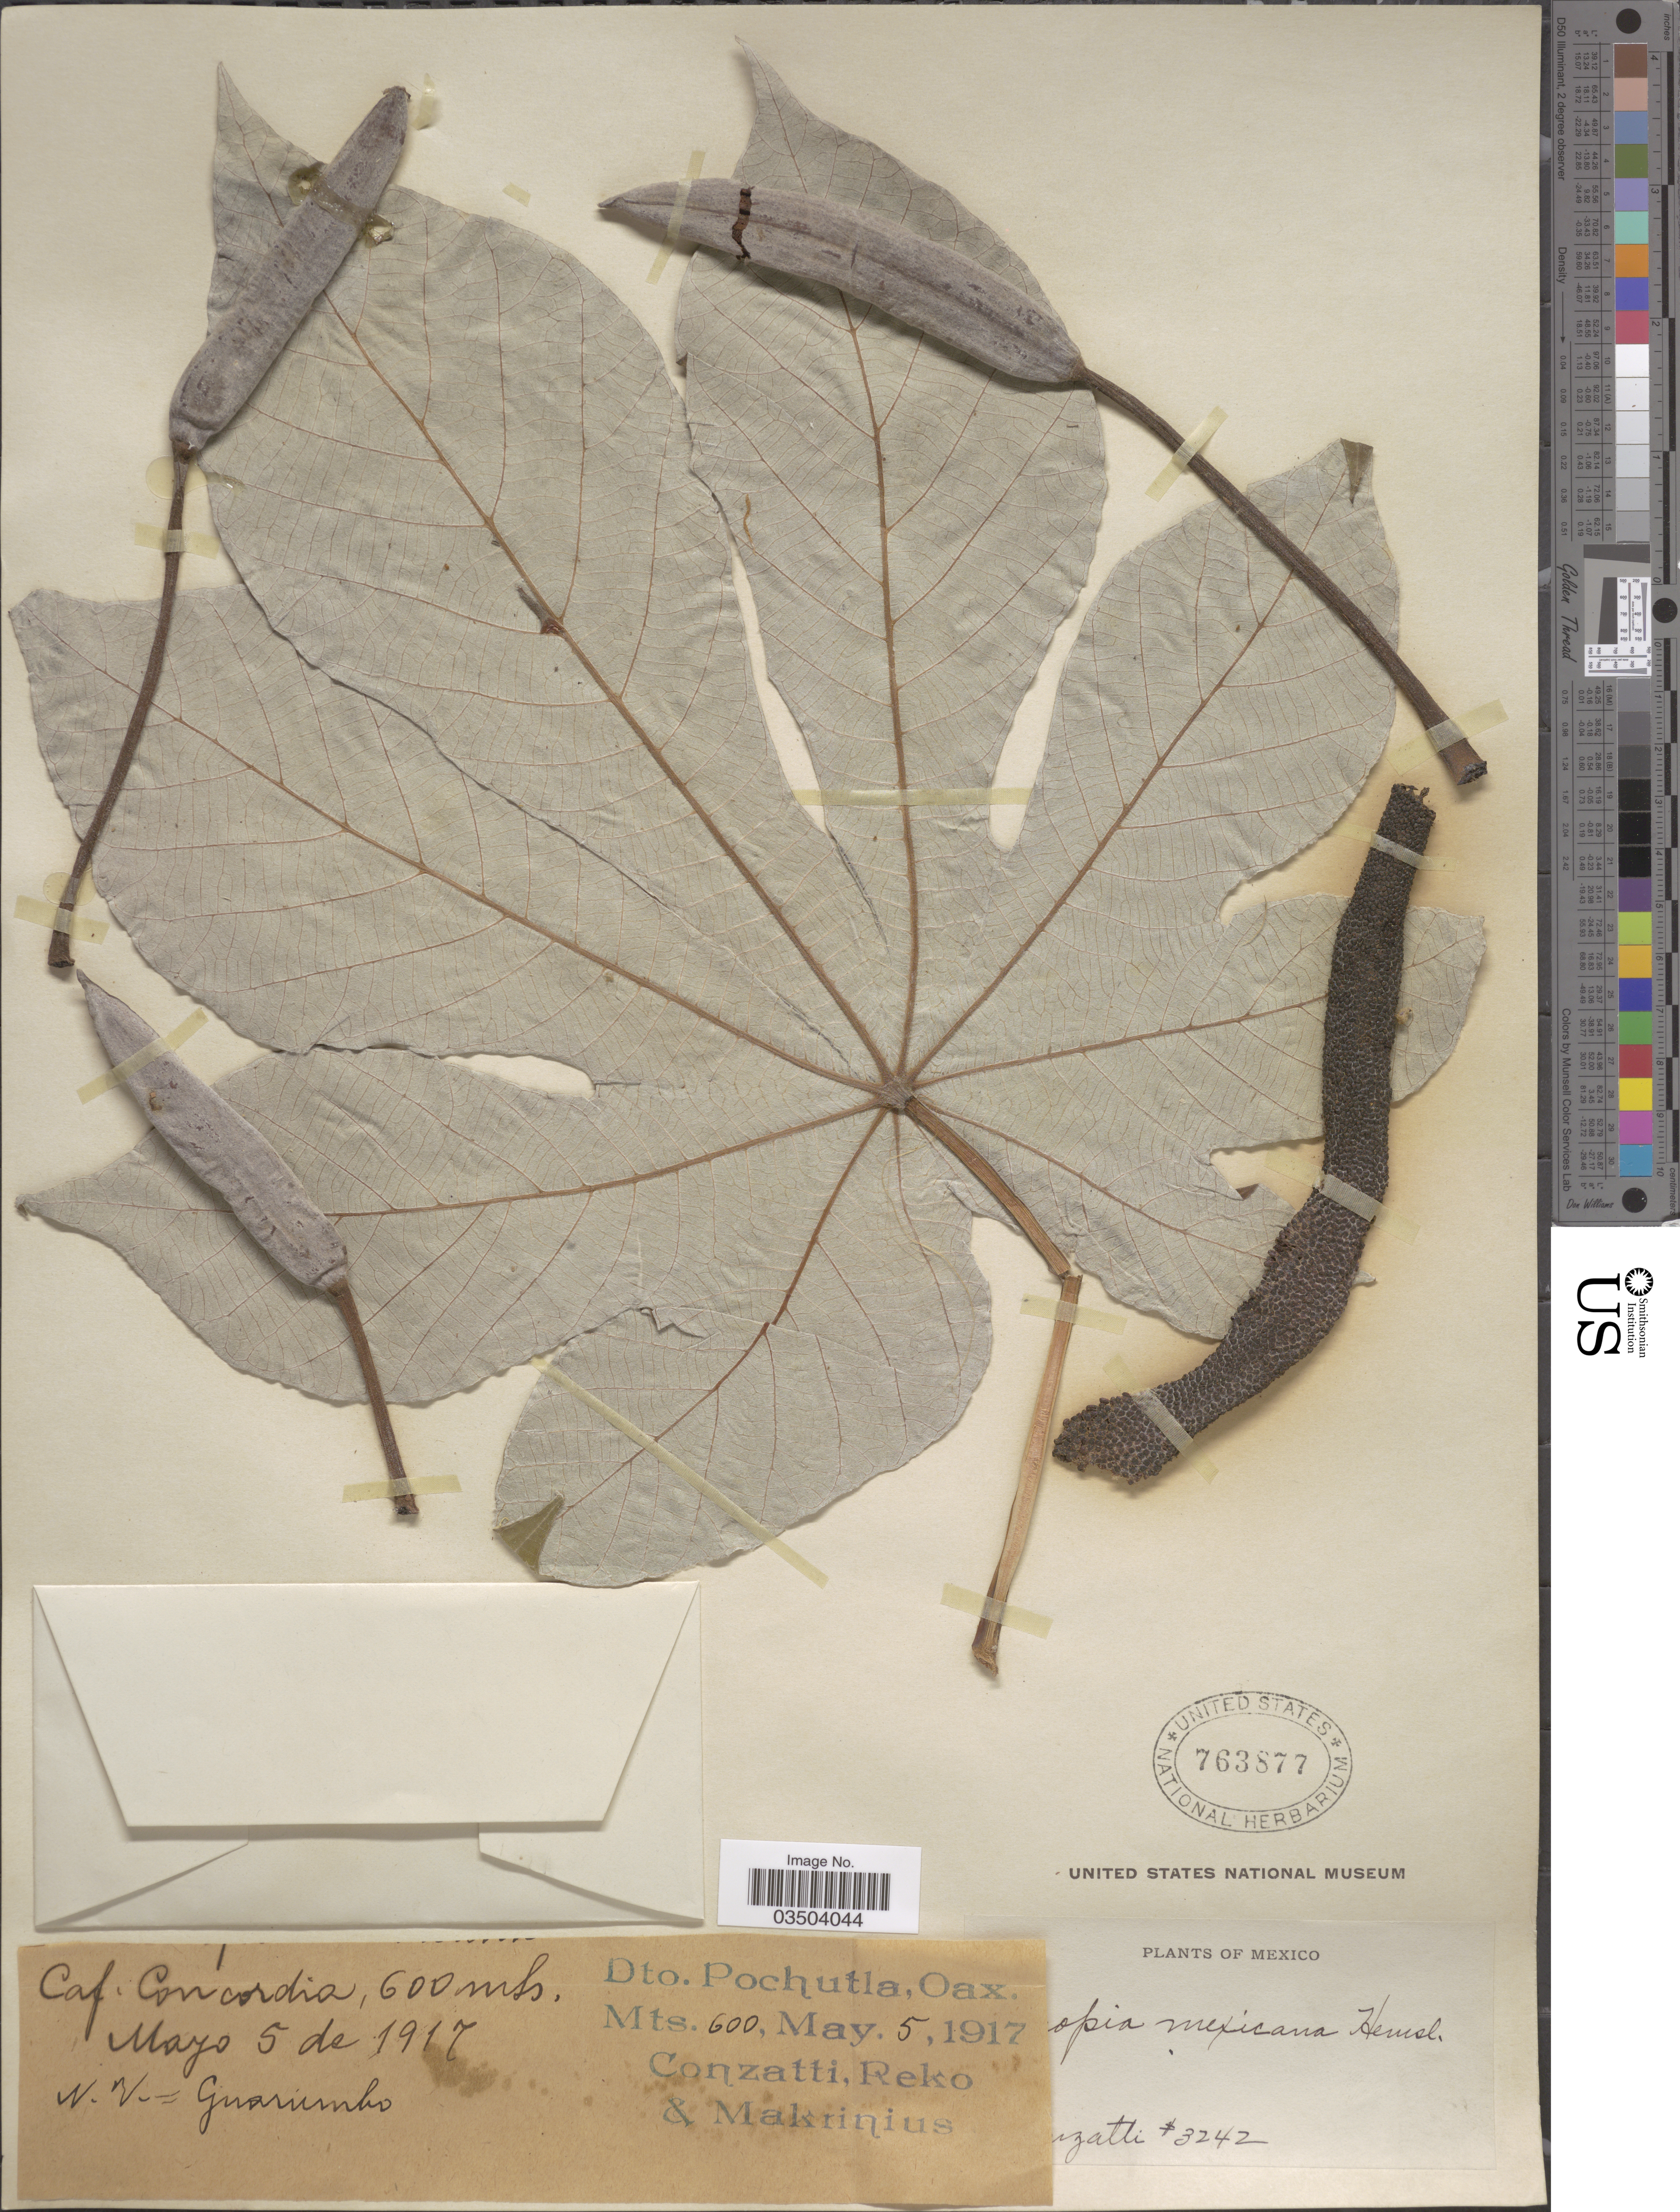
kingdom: Plantae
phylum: Tracheophyta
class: Magnoliopsida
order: Rosales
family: Urticaceae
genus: Cecropia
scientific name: Cecropia obtusifolia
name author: Bertol.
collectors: Conzatti, --, -. Reko & -. Makrinius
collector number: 3242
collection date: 1917-05-05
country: Mexico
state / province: Oaxaca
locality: Dto. Pochutla.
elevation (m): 600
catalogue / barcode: US 763877